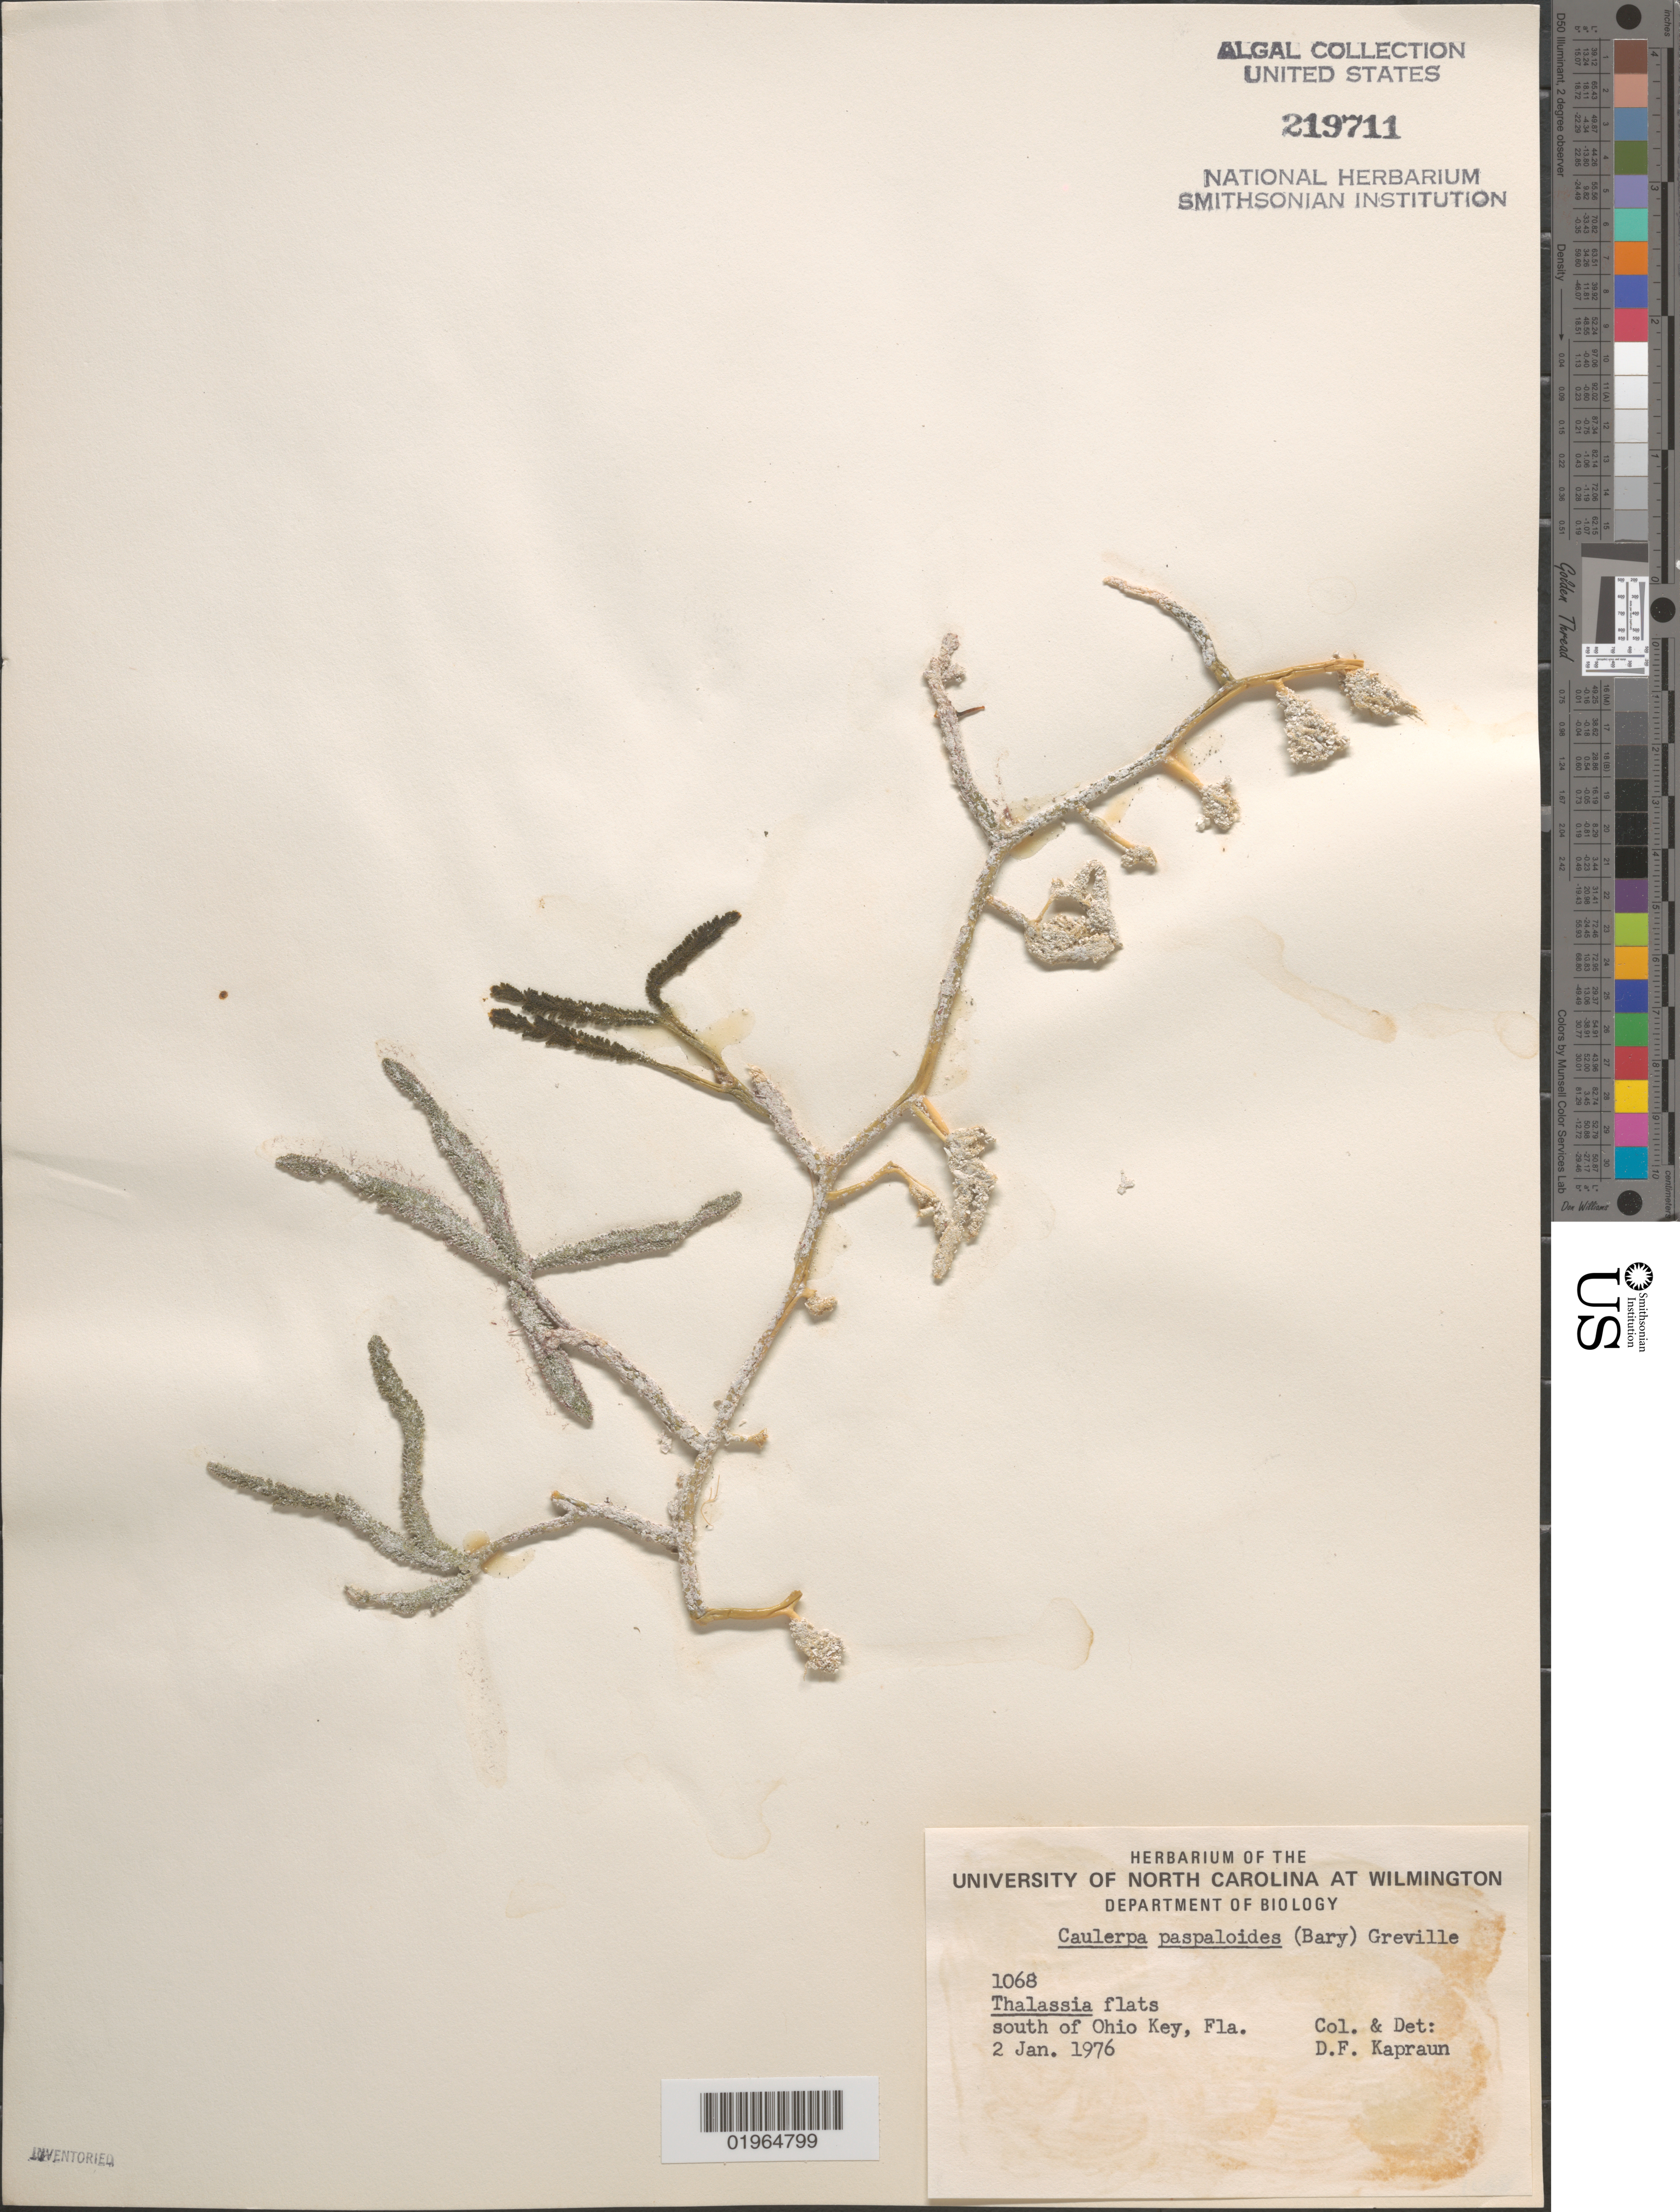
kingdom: Plantae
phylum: Chlorophyta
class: Ulvophyceae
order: Bryopsidales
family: Caulerpaceae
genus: Caulerpa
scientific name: Caulerpa paspaloides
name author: (Bory) Grev.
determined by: Kapraun, D. F.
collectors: D. F. Kapraun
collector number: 1068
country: United States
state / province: Florida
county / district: Monroe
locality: South of Ohio Key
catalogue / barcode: US 219711